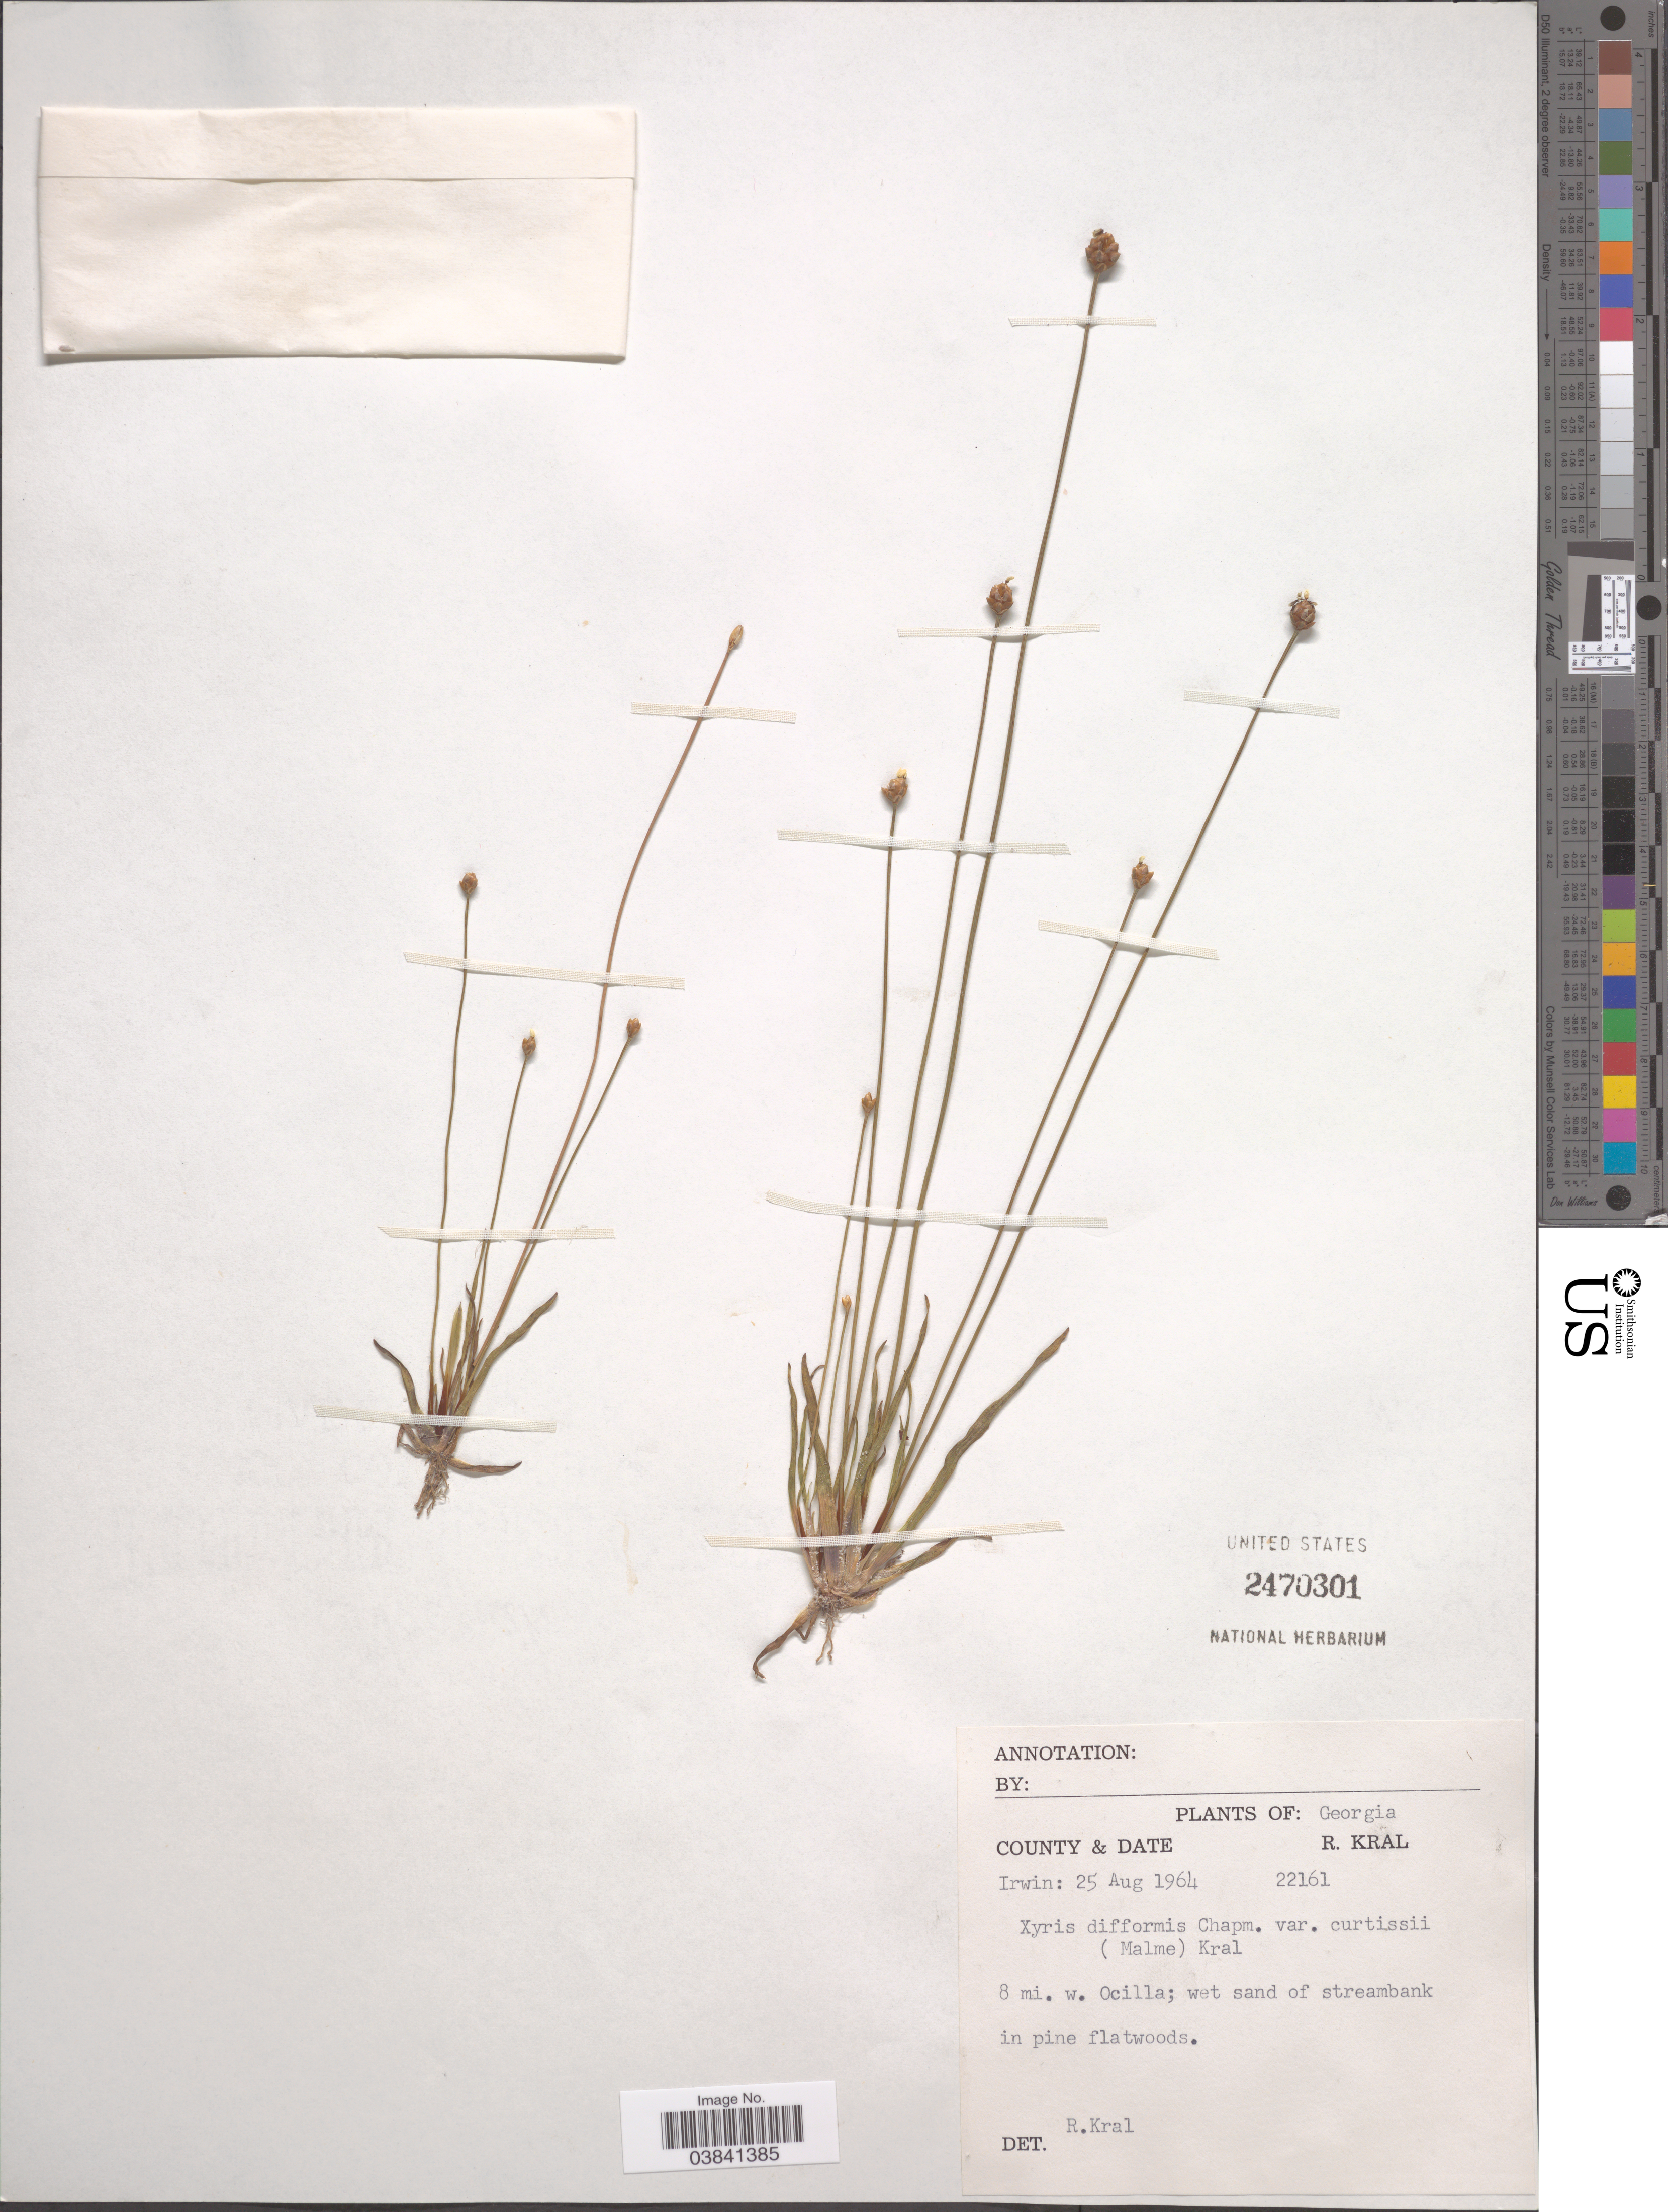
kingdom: Plantae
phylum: Tracheophyta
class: Liliopsida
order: Poales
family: Xyridaceae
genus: Xyris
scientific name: Xyris difformis var. curtissii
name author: (Malme) Kral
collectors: R. Kral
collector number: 22161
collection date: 1964-08-25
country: United States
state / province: Georgia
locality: County Irwin: 8 mi. w. Ocilla.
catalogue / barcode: US 2470301